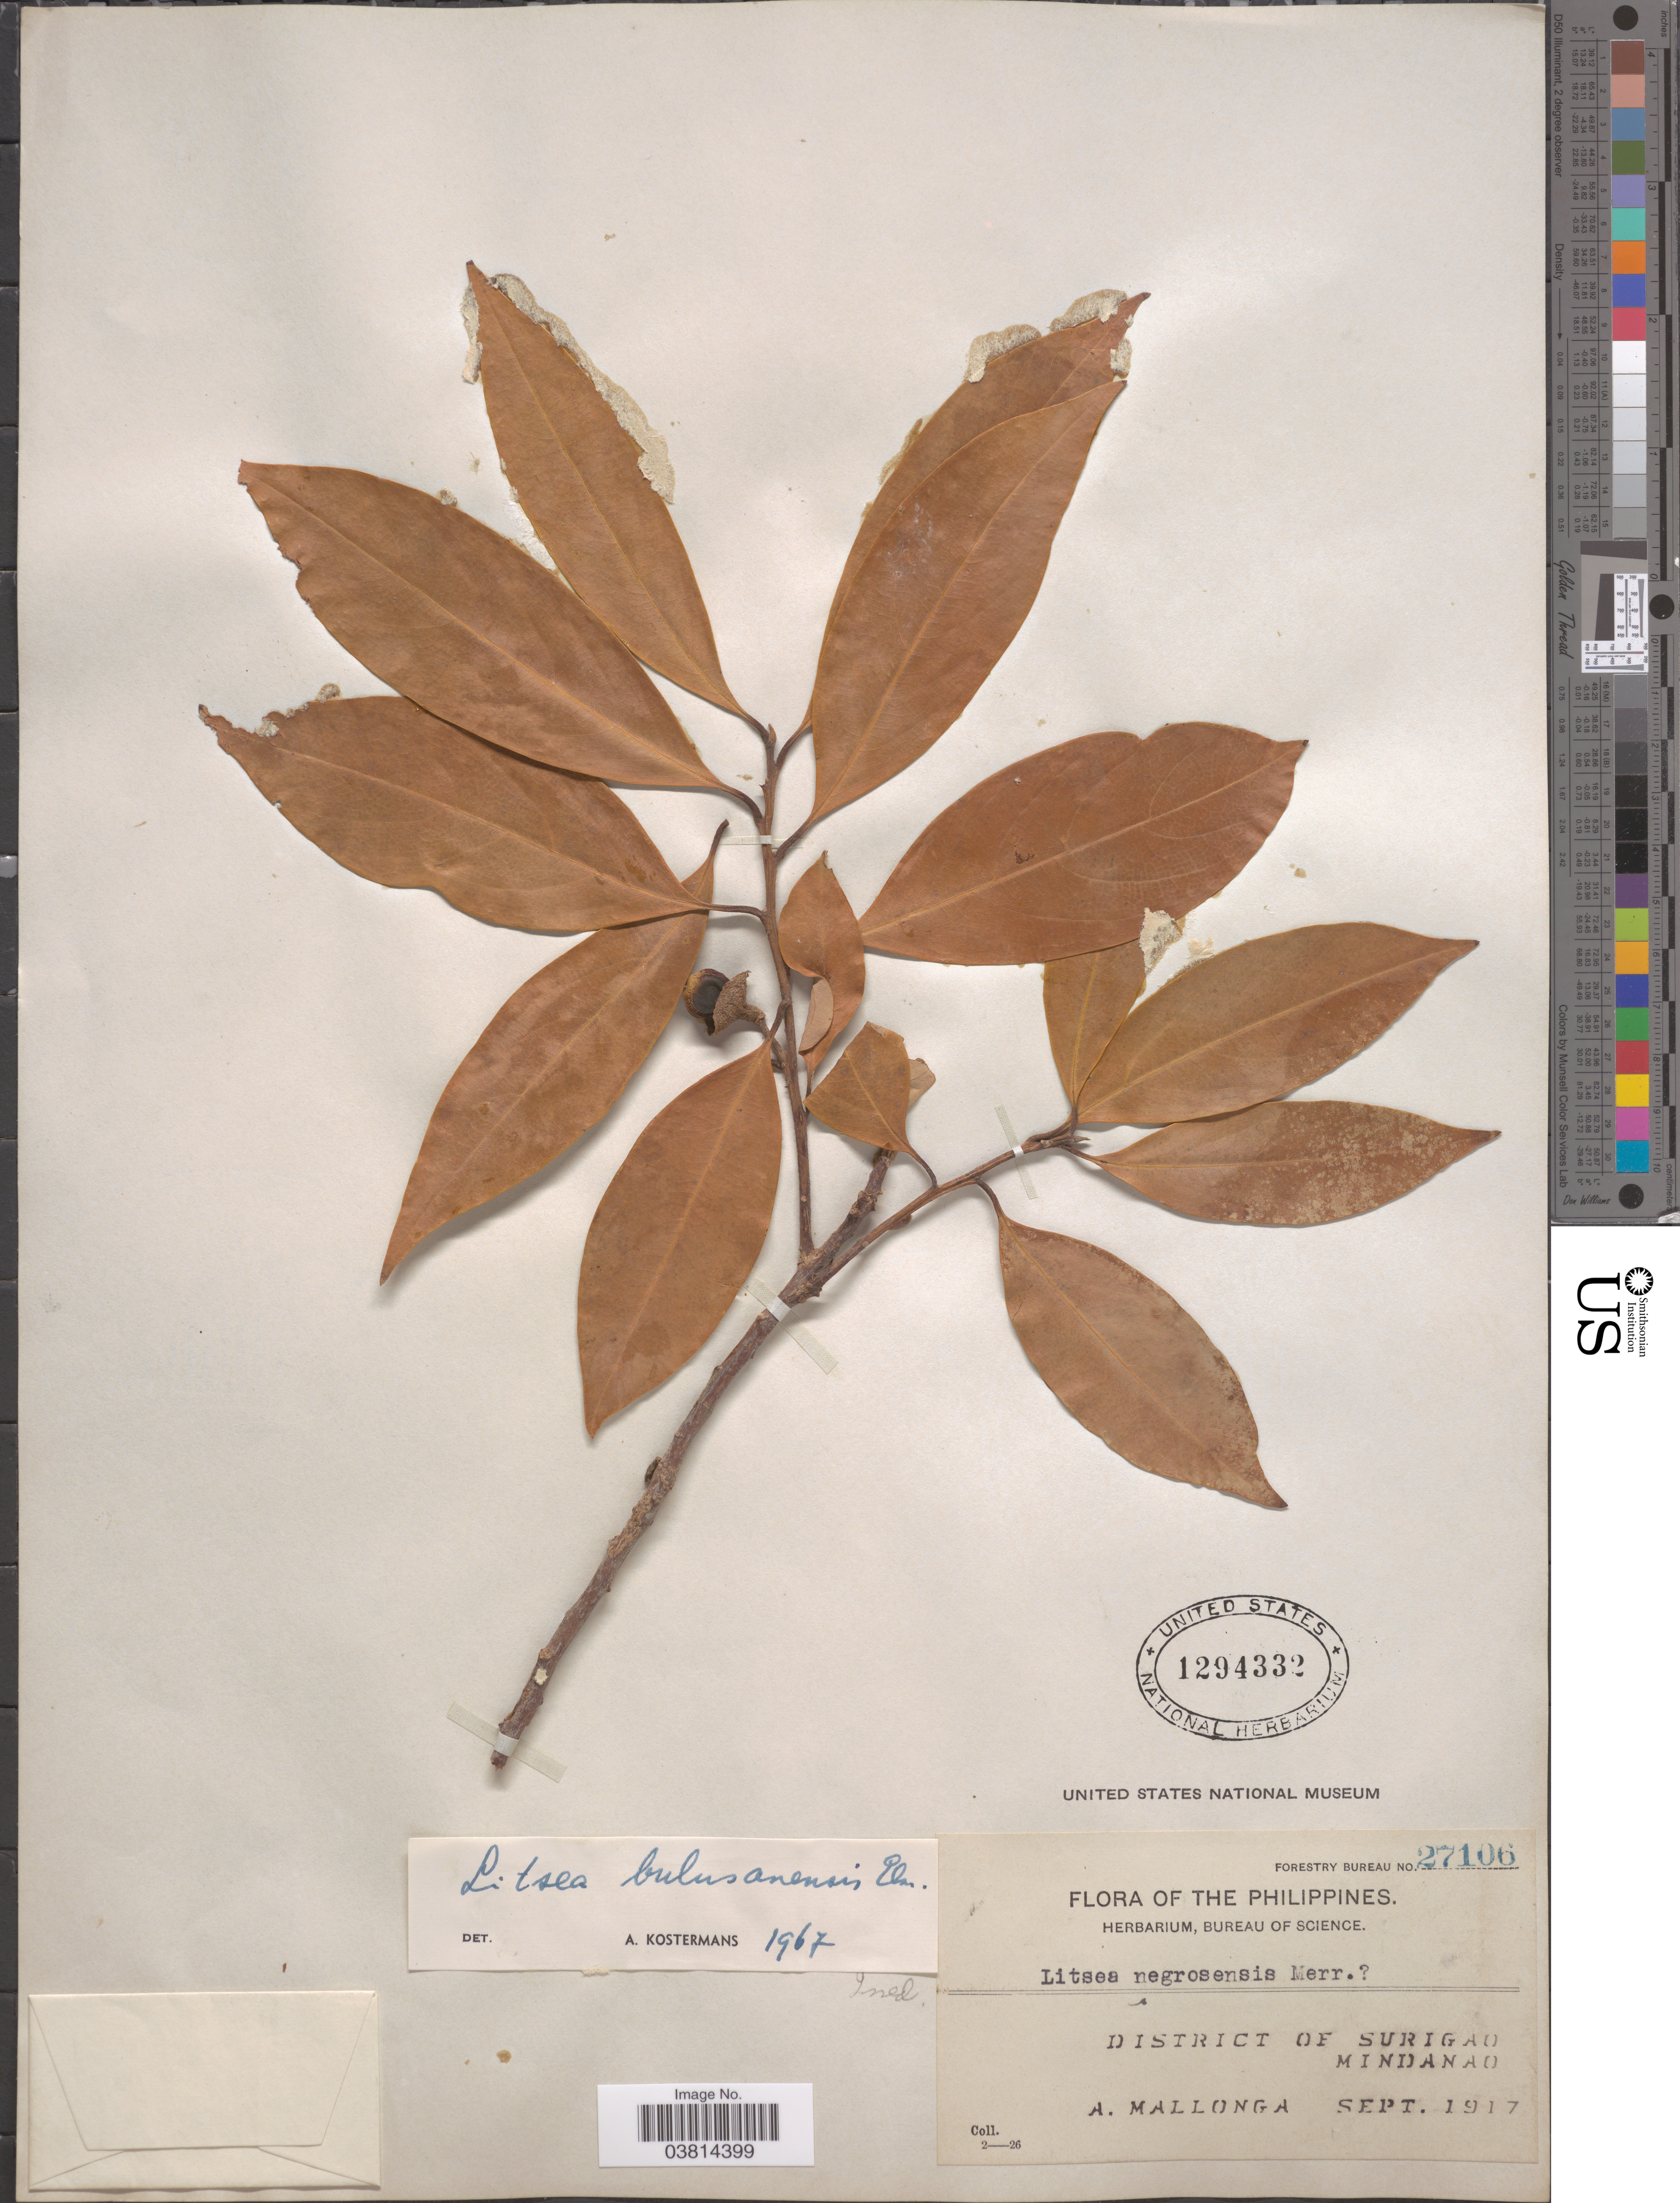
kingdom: Plantae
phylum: Tracheophyta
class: Magnoliopsida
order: Laurales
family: Lauraceae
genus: Litsea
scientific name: Litsea bulusanensis Elmer, nom. inval.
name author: Elmer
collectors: A. Mallonga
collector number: Forestry Bureau 27106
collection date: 1917-09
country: Philippines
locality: District of Surigao. Mindanao.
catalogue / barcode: US 1294332